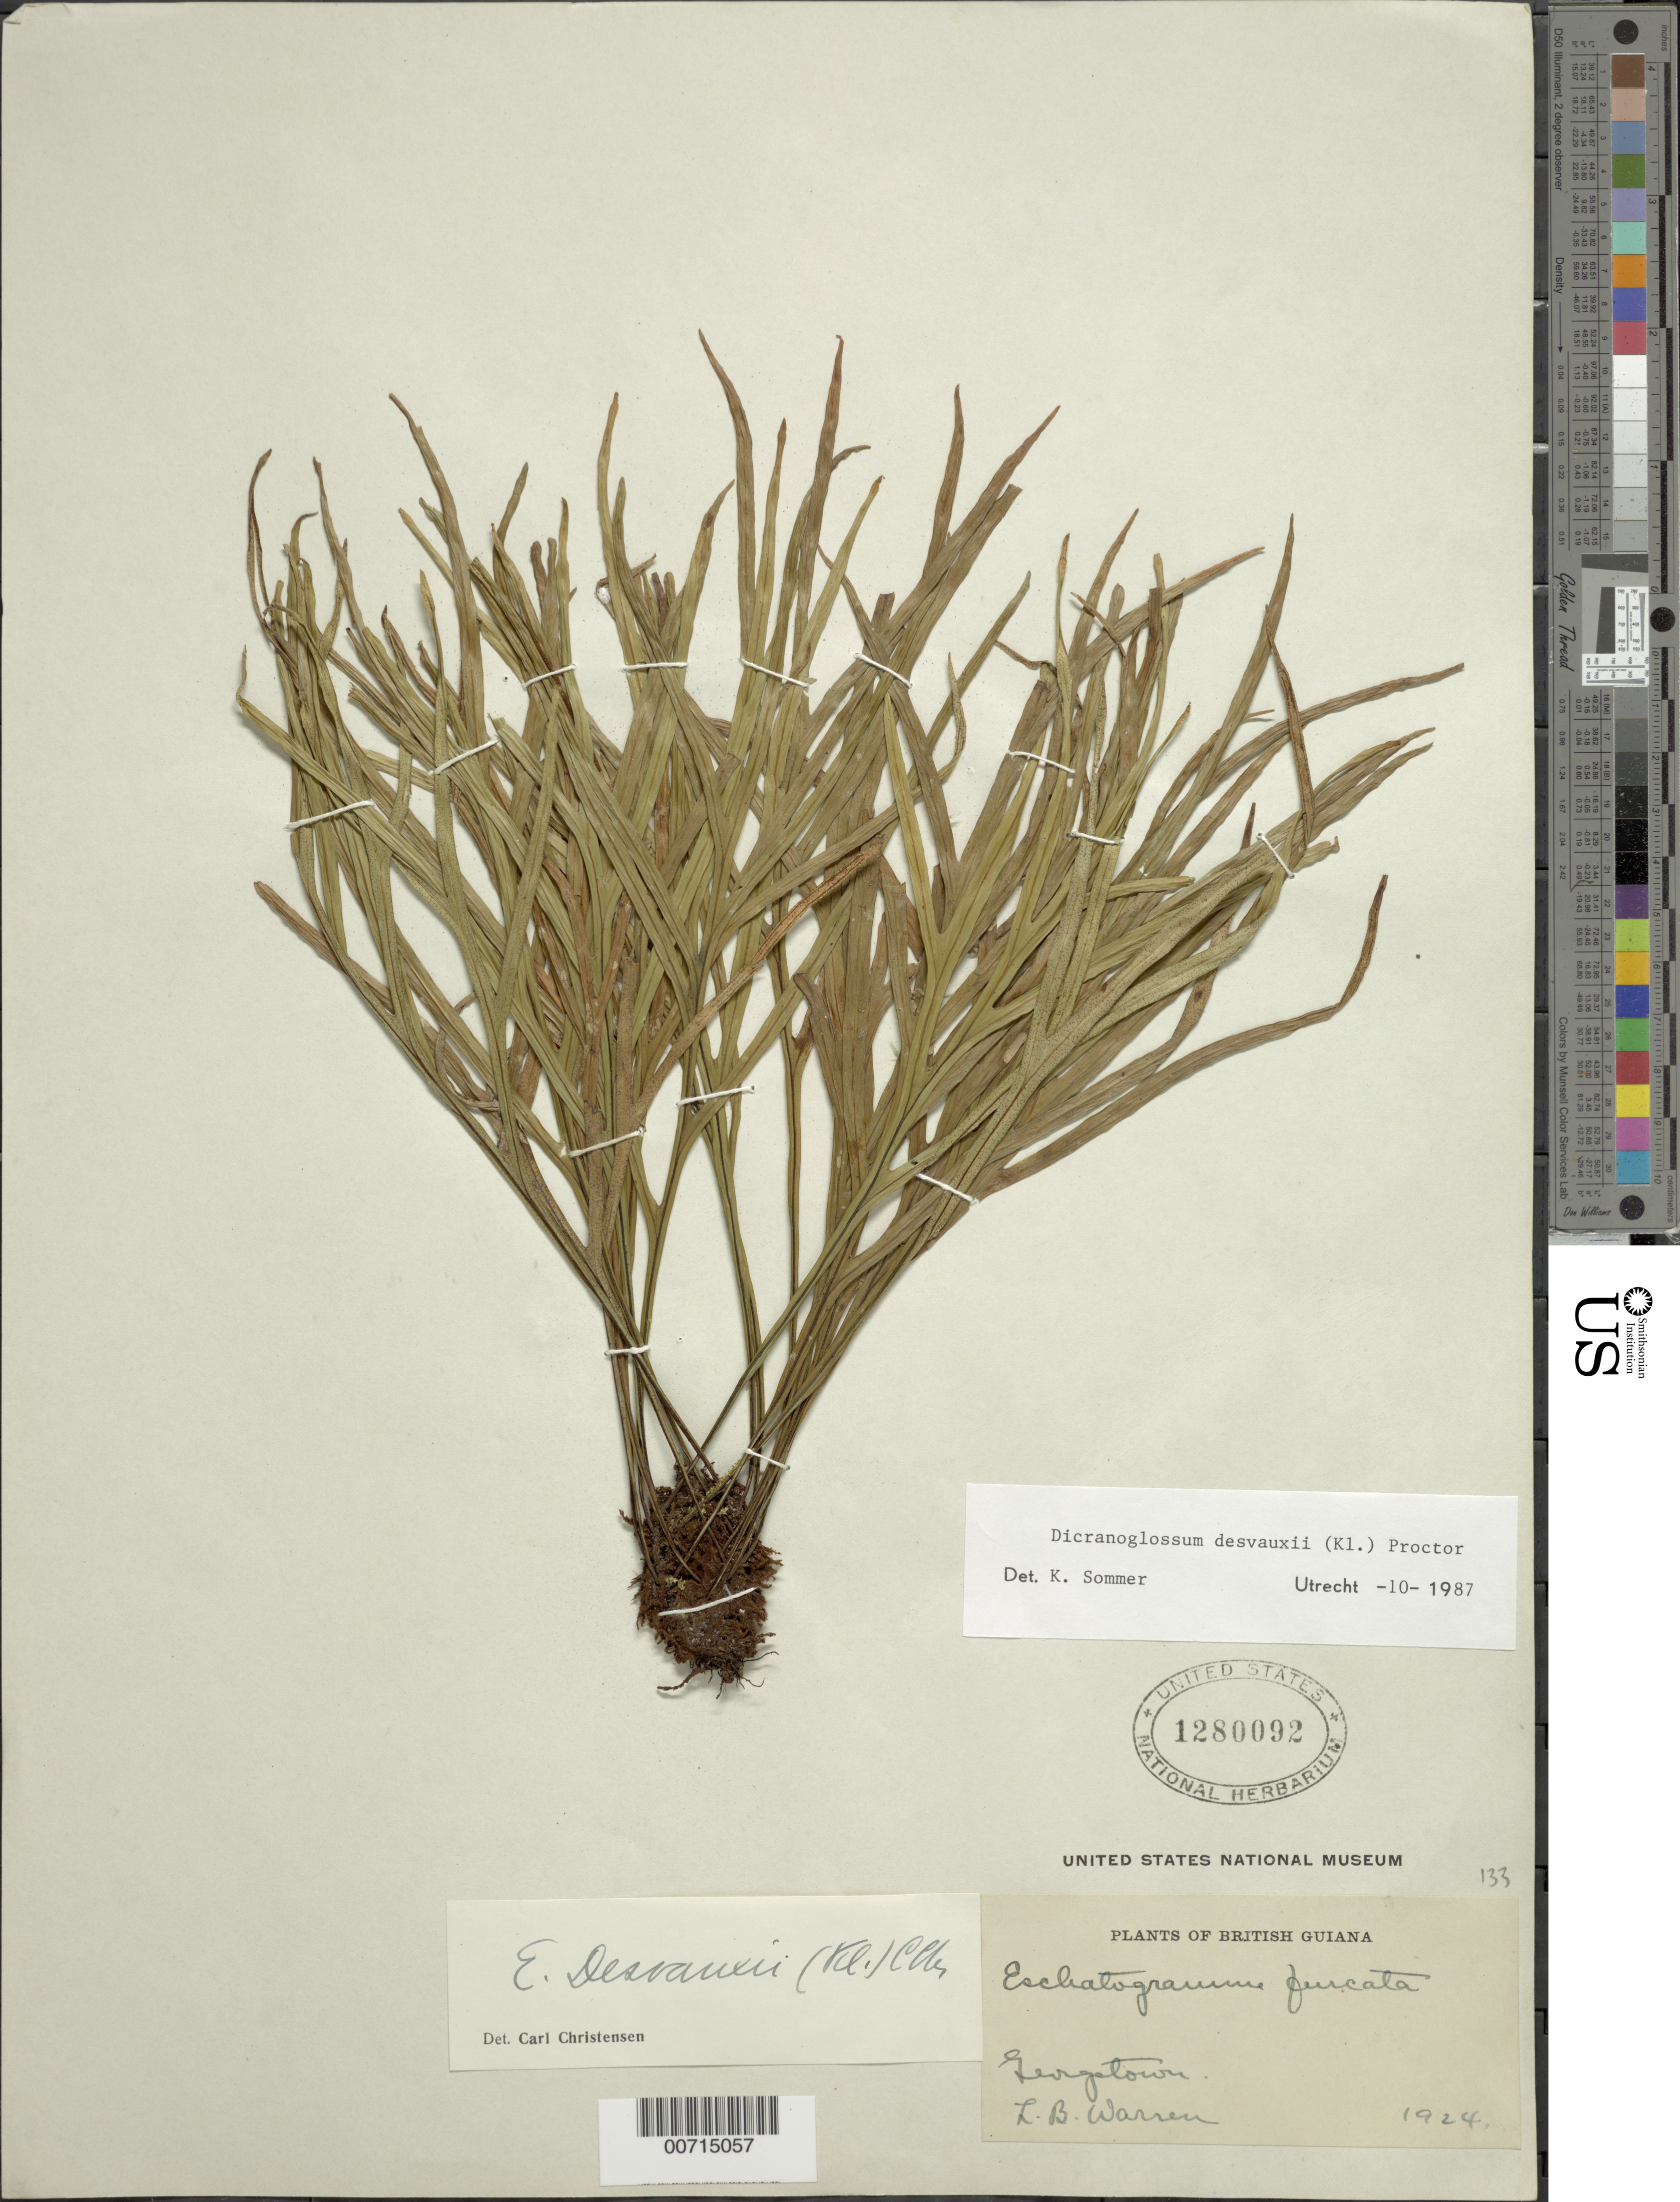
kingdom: Plantae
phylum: Tracheophyta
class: Polypodiopsida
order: Polypodiales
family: Polypodiaceae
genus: Pleopeltis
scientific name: Pleopeltis desvauxii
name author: (Klotzsch) Salino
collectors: L. Warren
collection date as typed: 1924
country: Guyana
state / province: Demerara-Mahaica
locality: Georgetown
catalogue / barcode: US 1280092